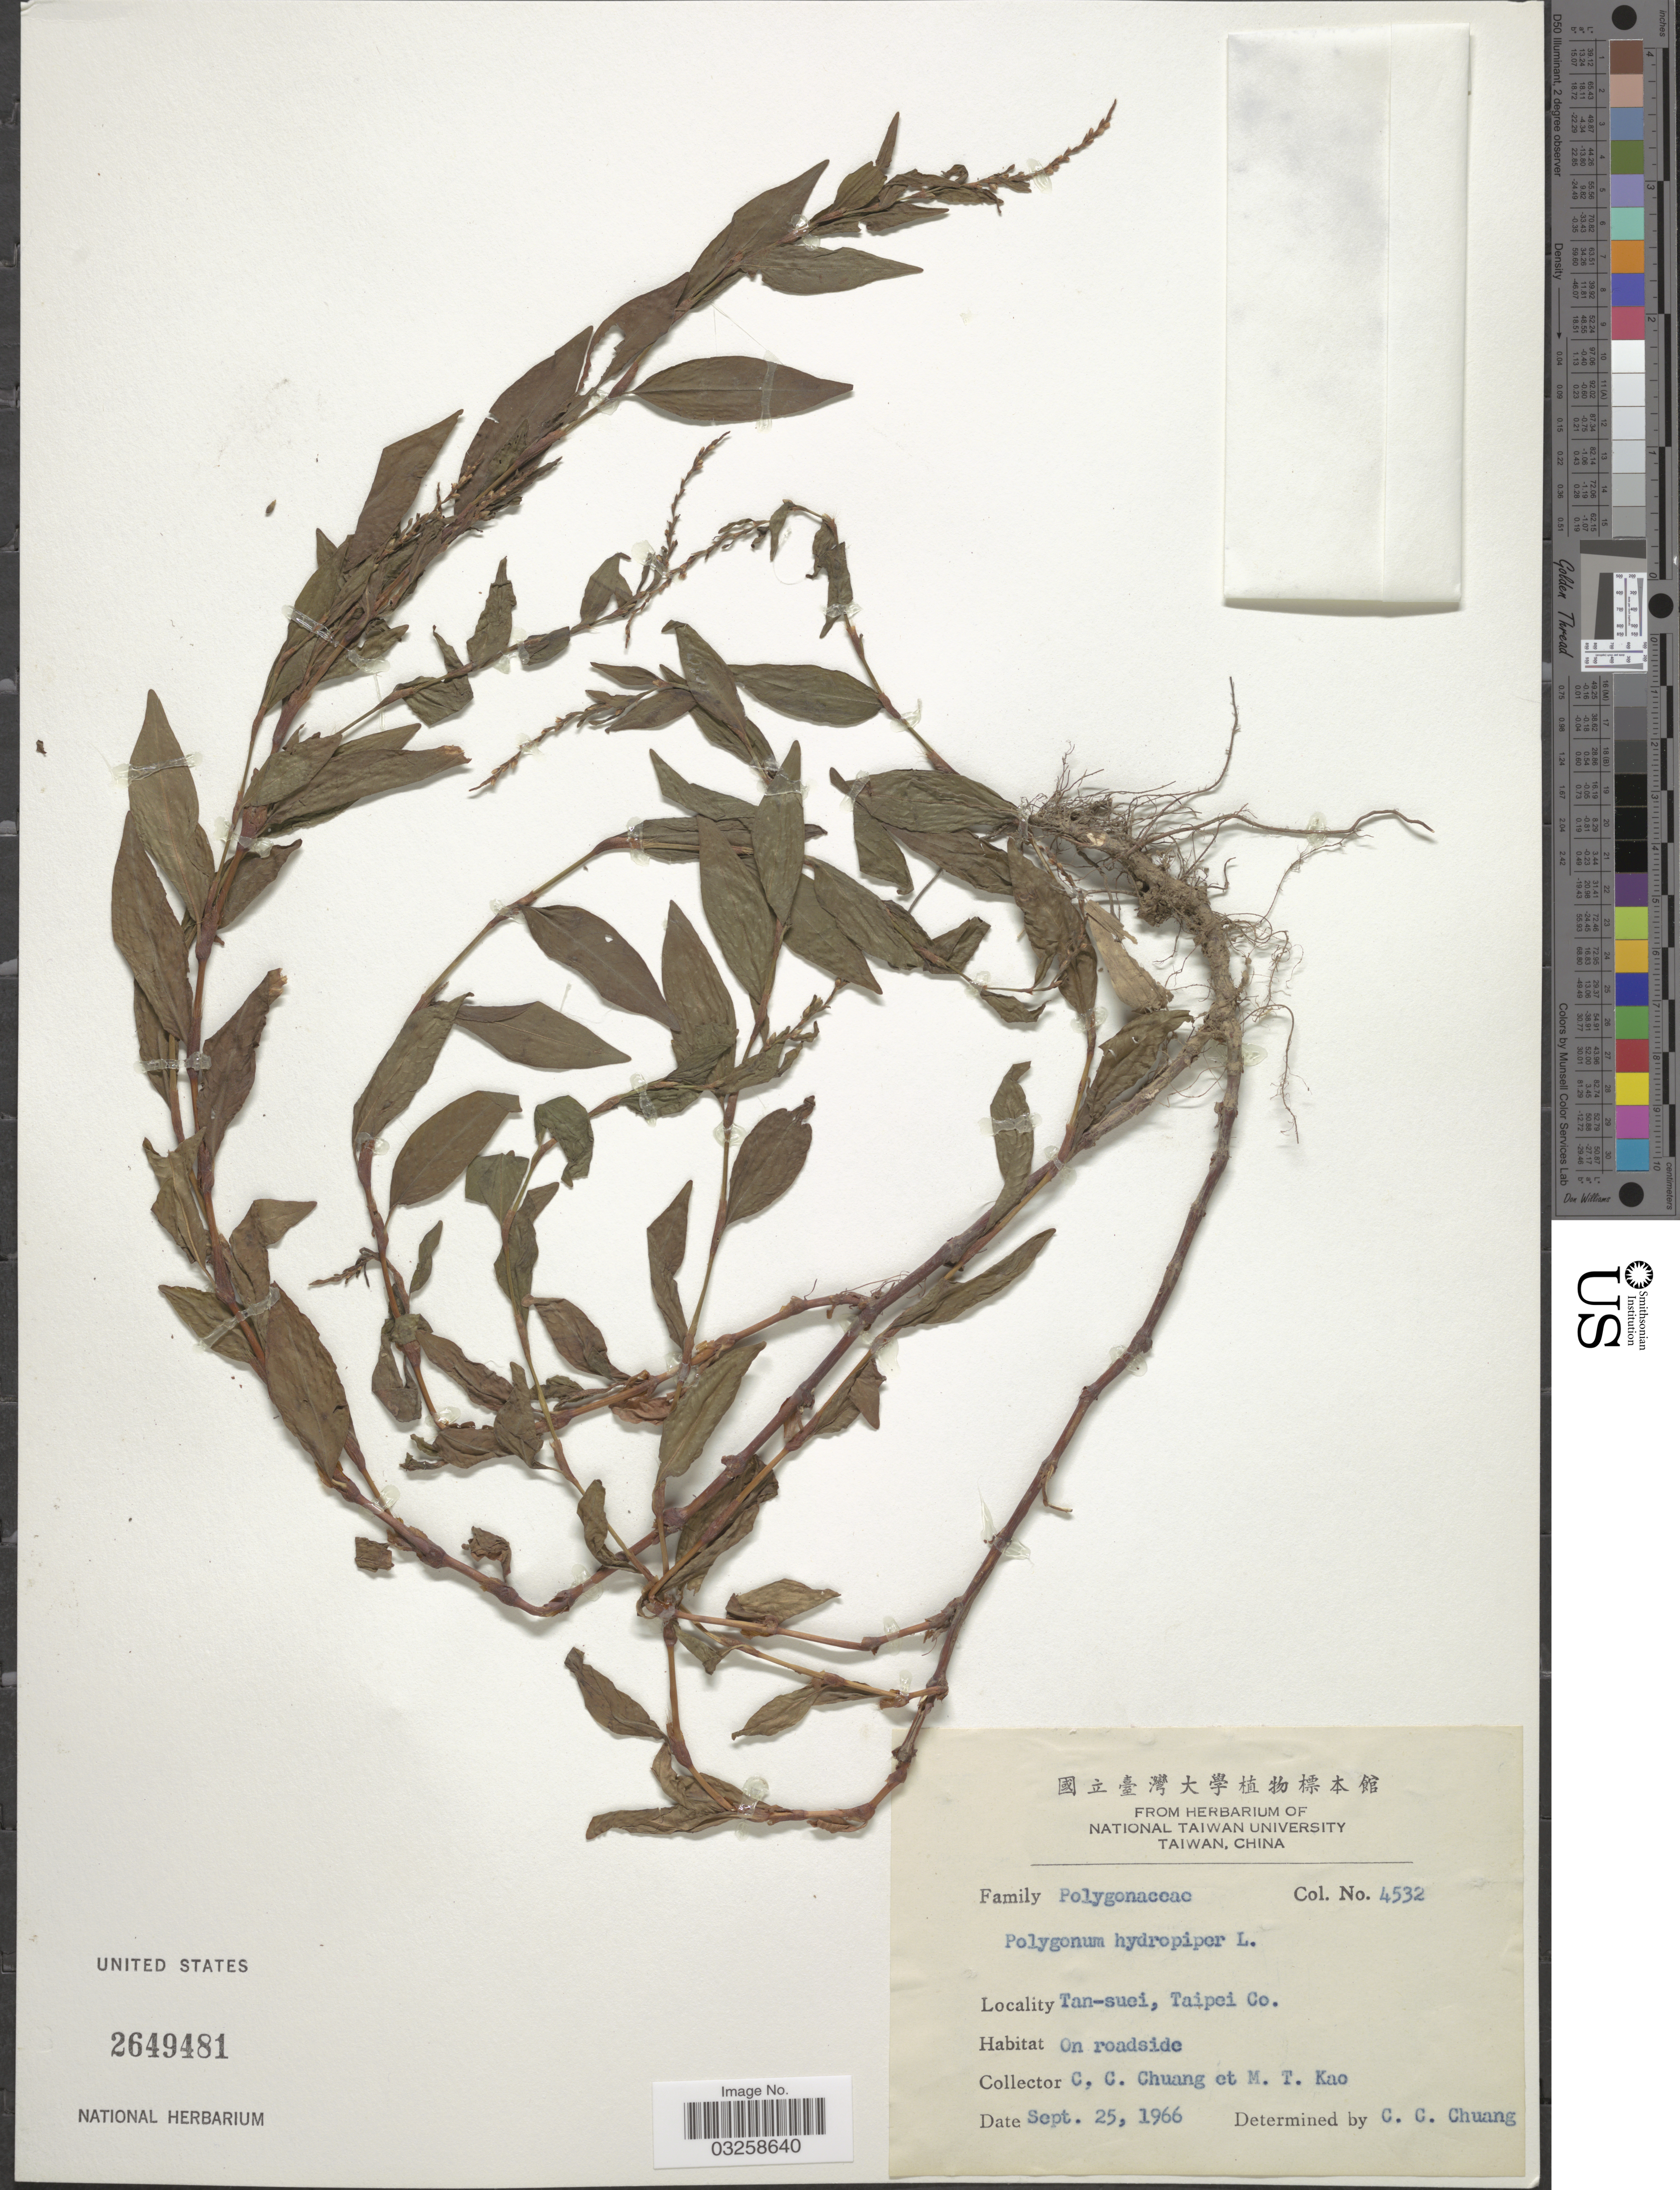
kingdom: Plantae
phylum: Tracheophyta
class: Magnoliopsida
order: Caryophyllales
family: Polygonaceae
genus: Polygonum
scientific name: Polygonum hydropiper var. hydropiper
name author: L.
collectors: C. C. Chuang & M. T. Kao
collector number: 4532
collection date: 1966-09-25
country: Taiwan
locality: Tan-suei, Taipei Co.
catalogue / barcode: US 2649481